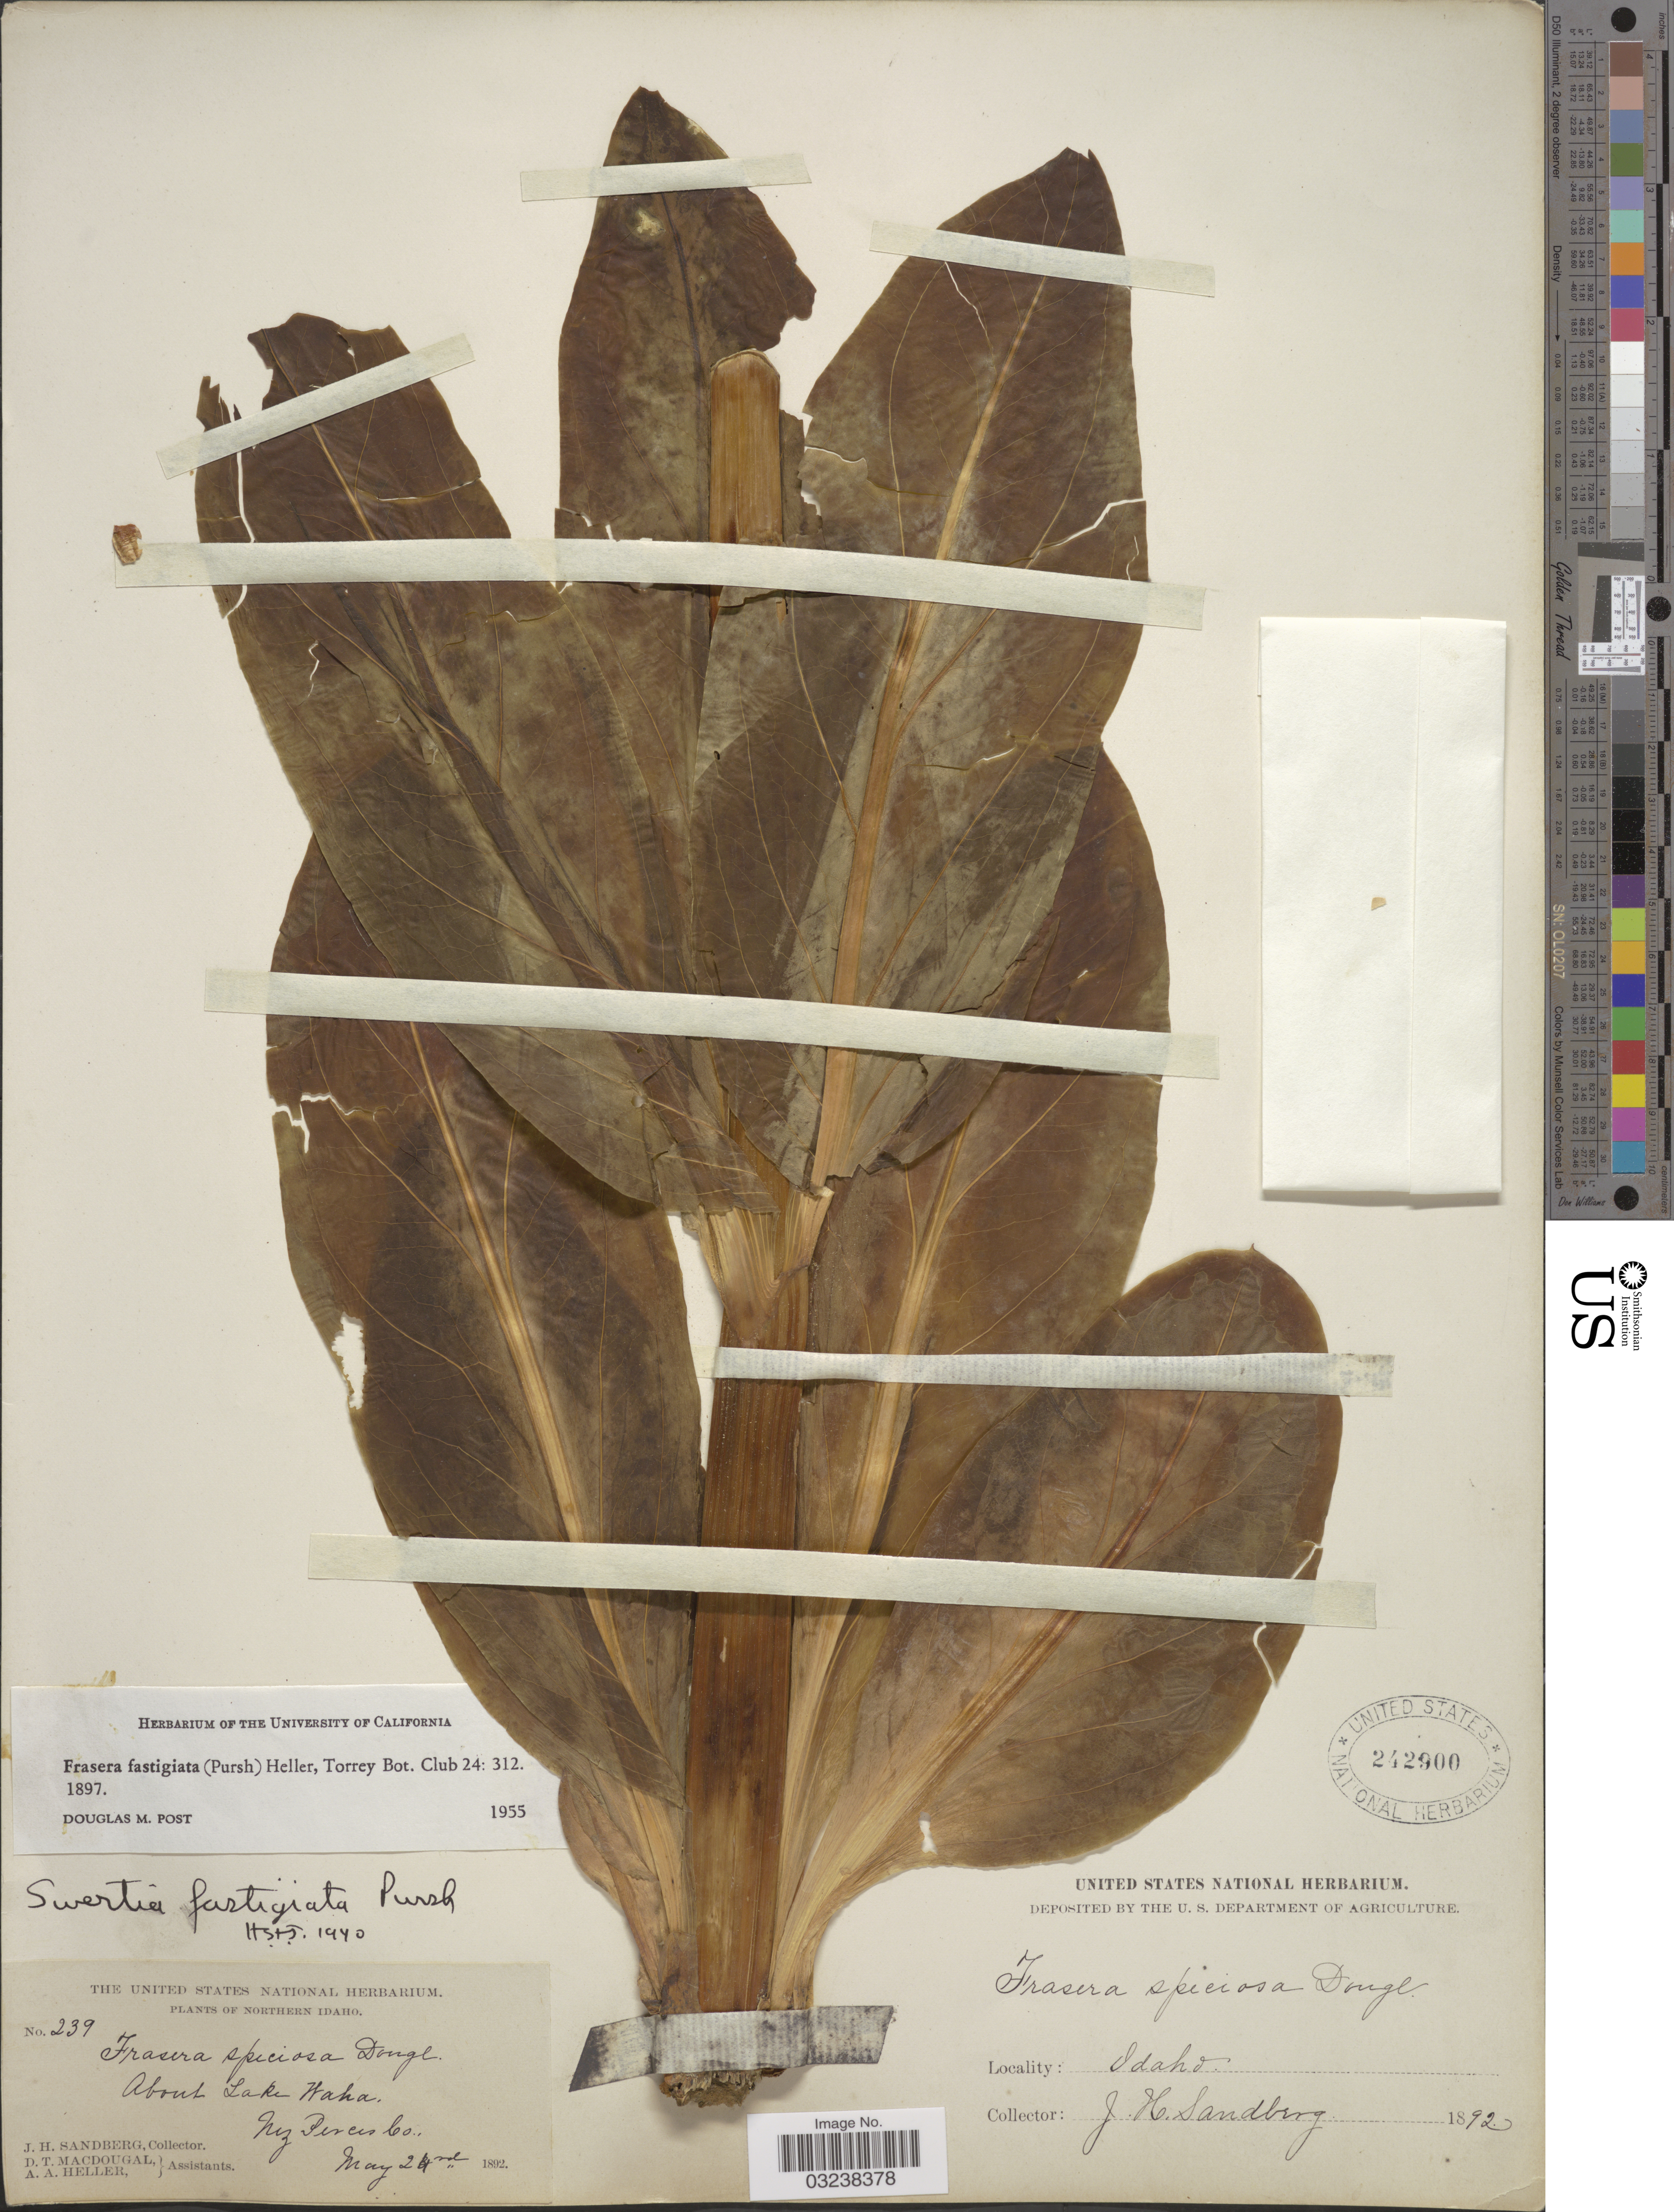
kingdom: Plantae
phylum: Tracheophyta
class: Magnoliopsida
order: Gentianales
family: Gentianaceae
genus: Swertia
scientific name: Swertia fastigiata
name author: Pursh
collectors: J. H. Sandberg, D. T. MacDougal & A. A. Heller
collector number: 239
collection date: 1892-05-24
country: United States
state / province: Idaho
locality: Northern Idaho. About Lake Waha. Nez Perces Co.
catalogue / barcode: US 242900